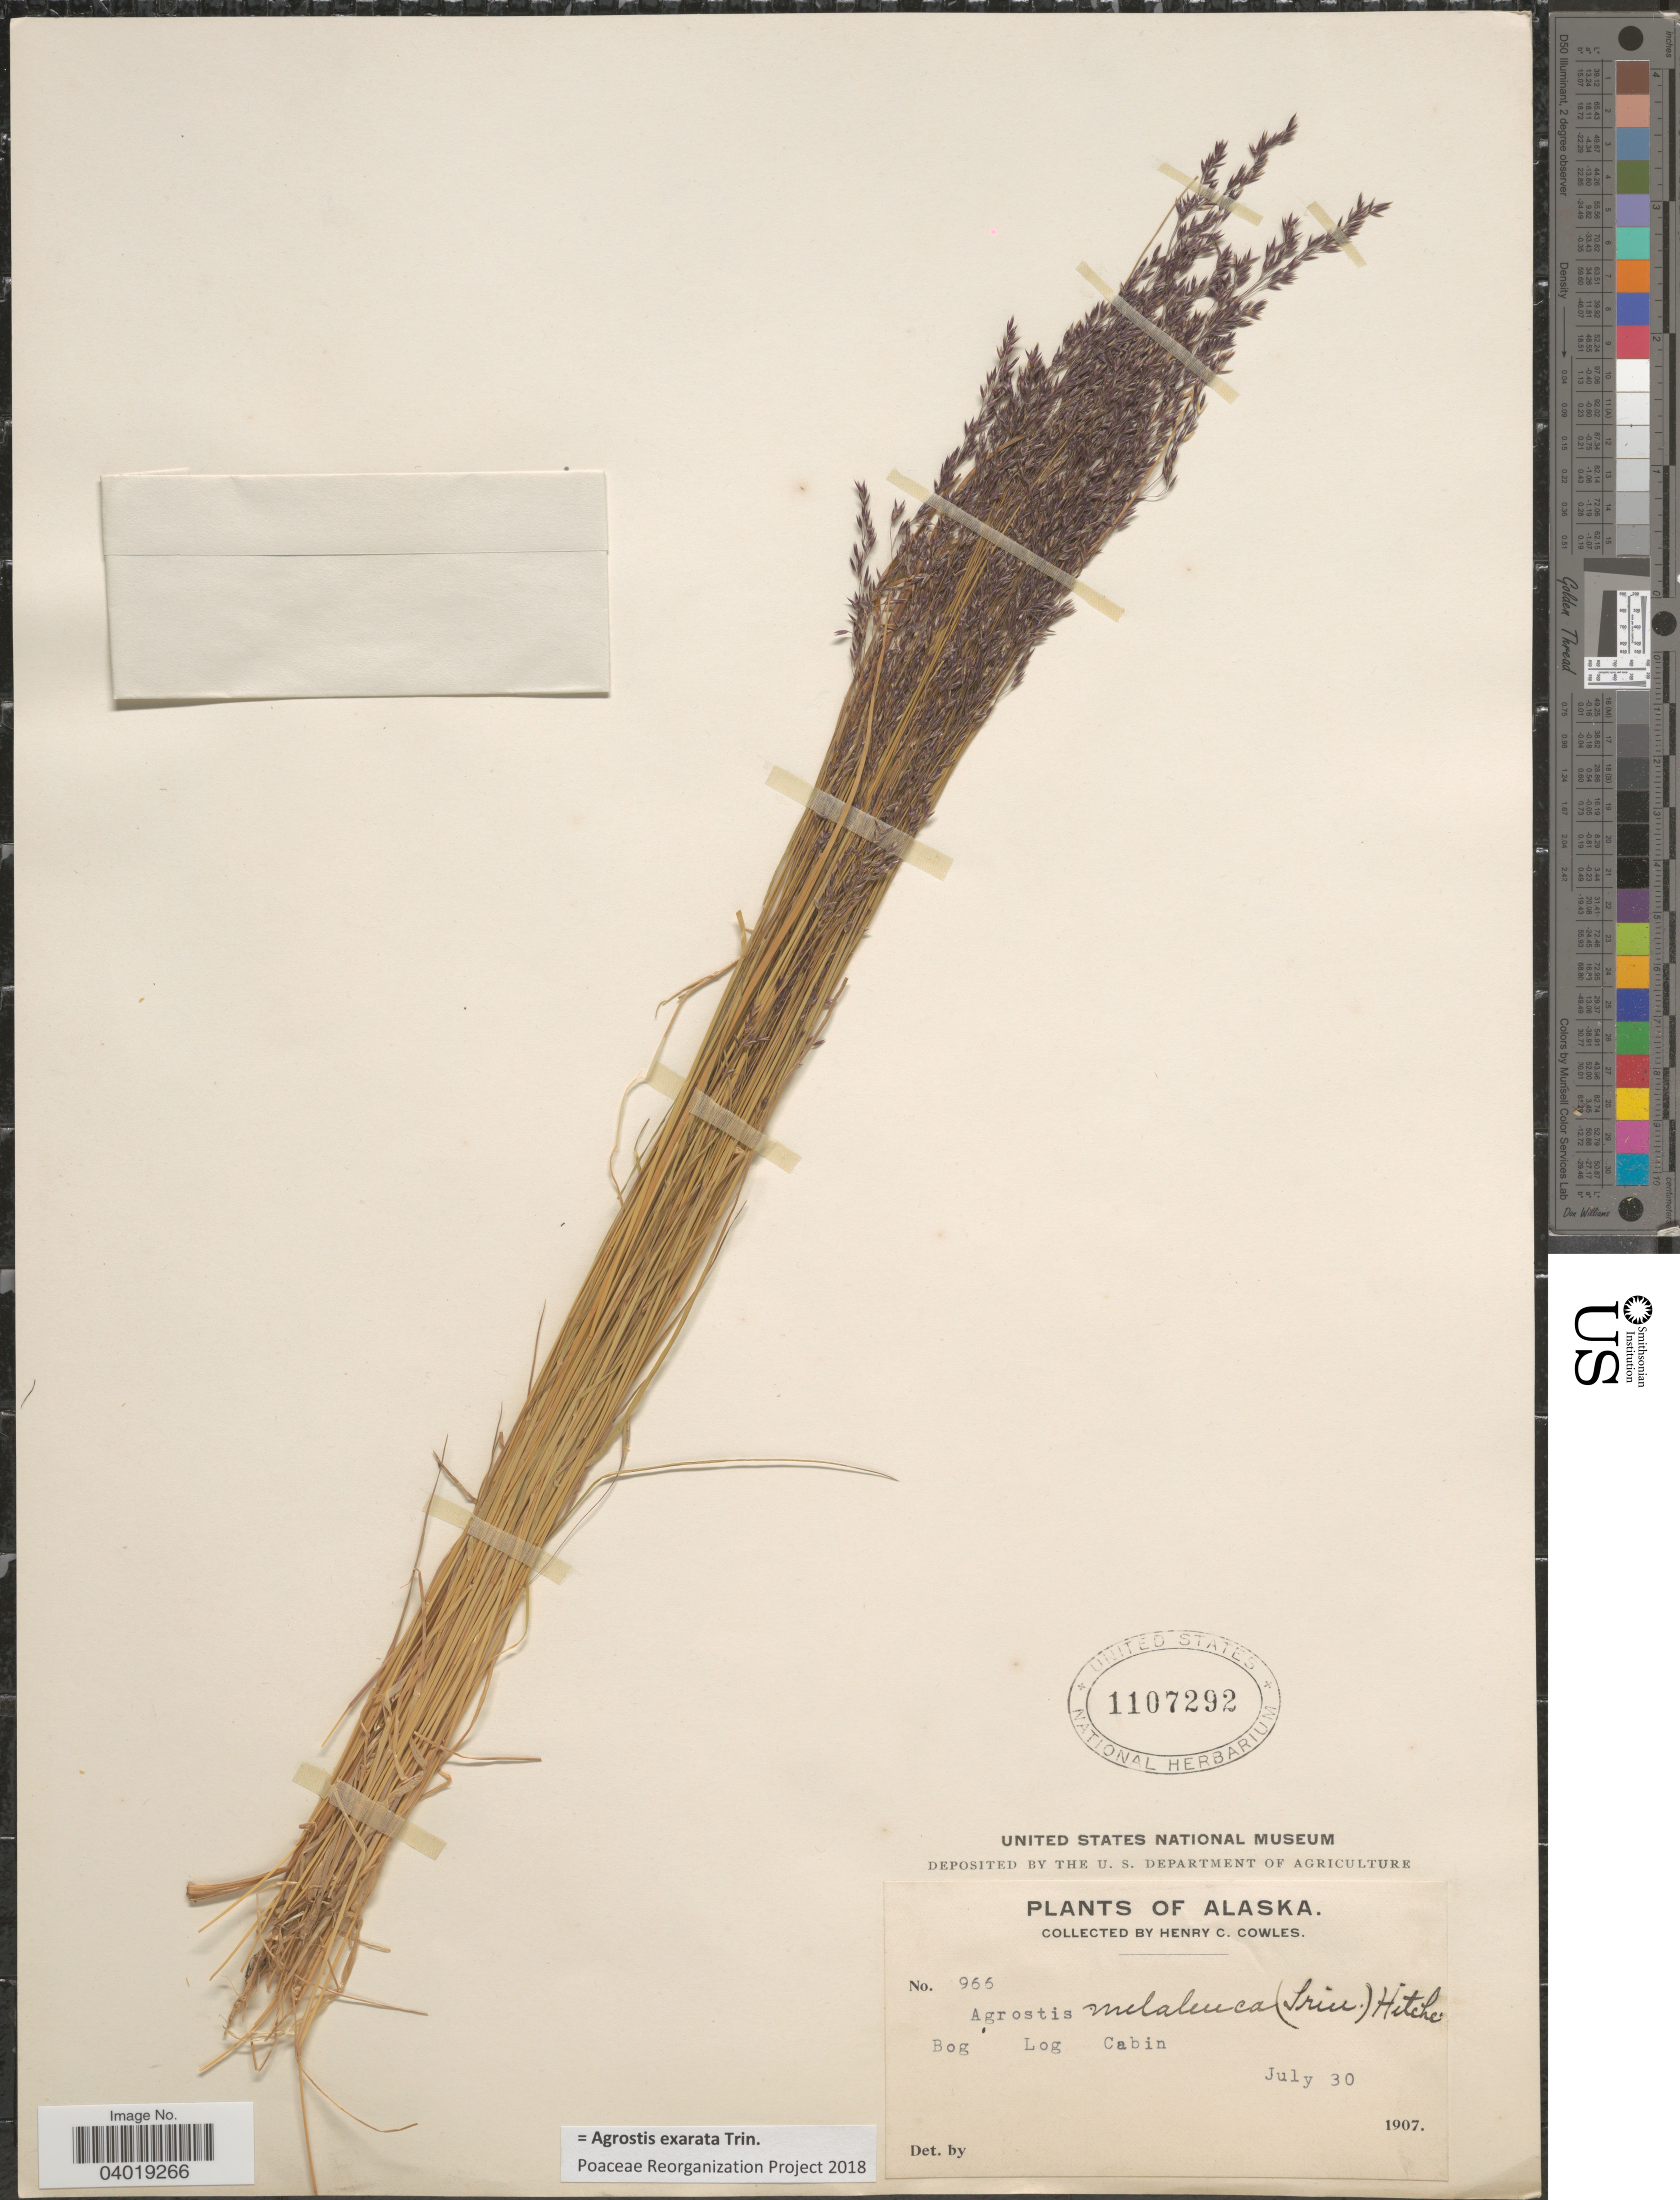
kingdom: Plantae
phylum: Tracheophyta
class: Liliopsida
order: Poales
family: Poaceae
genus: Agrostis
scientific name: Agrostis exarata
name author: Trin.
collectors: H. Cowles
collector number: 966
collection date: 1907-07-30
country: United States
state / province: Alaska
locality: Bog Log Cabin.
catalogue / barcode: US 1107292